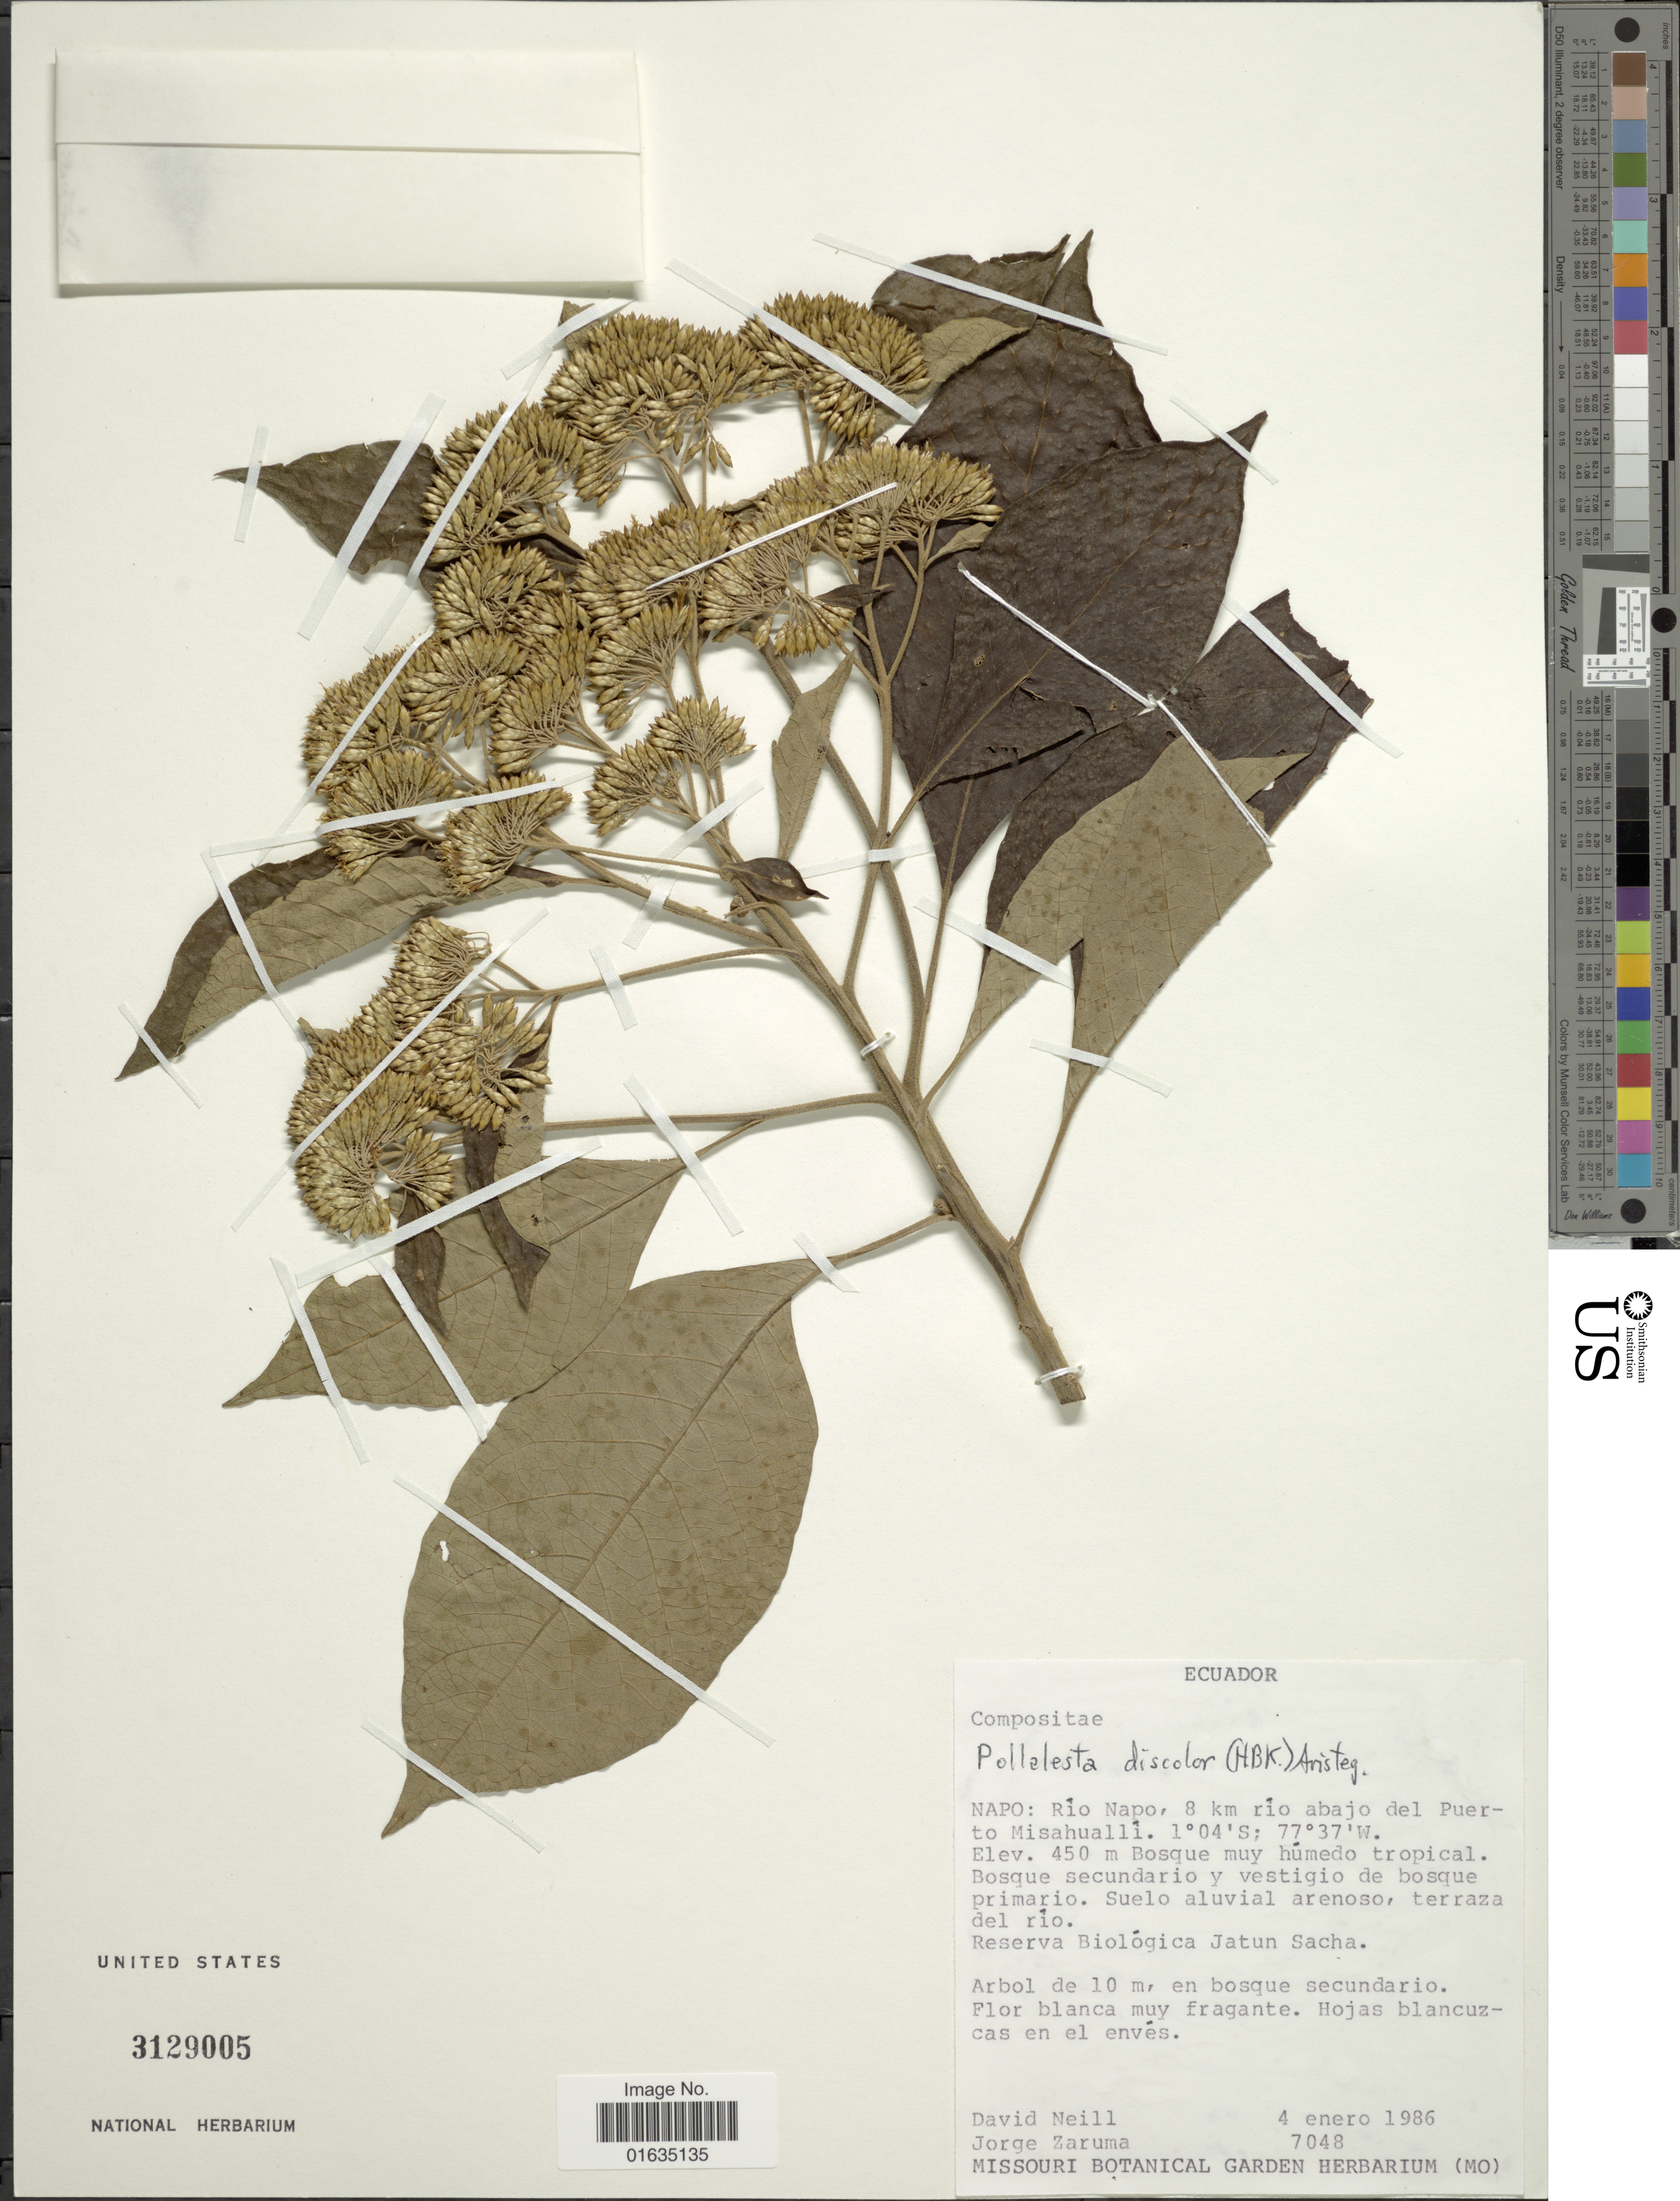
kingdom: Plantae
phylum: Tracheophyta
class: Magnoliopsida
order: Asterales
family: Asteraceae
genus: Pollalesta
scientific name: Pollalesta discolor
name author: (Kunth) Aristeg.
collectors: D. Neill & J. Zaruma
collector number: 7048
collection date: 1986-01-04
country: Ecuador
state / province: Napo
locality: Rio Napo, 8 km rio abajo del Puerto Misahualli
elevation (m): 450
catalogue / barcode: US 3129005